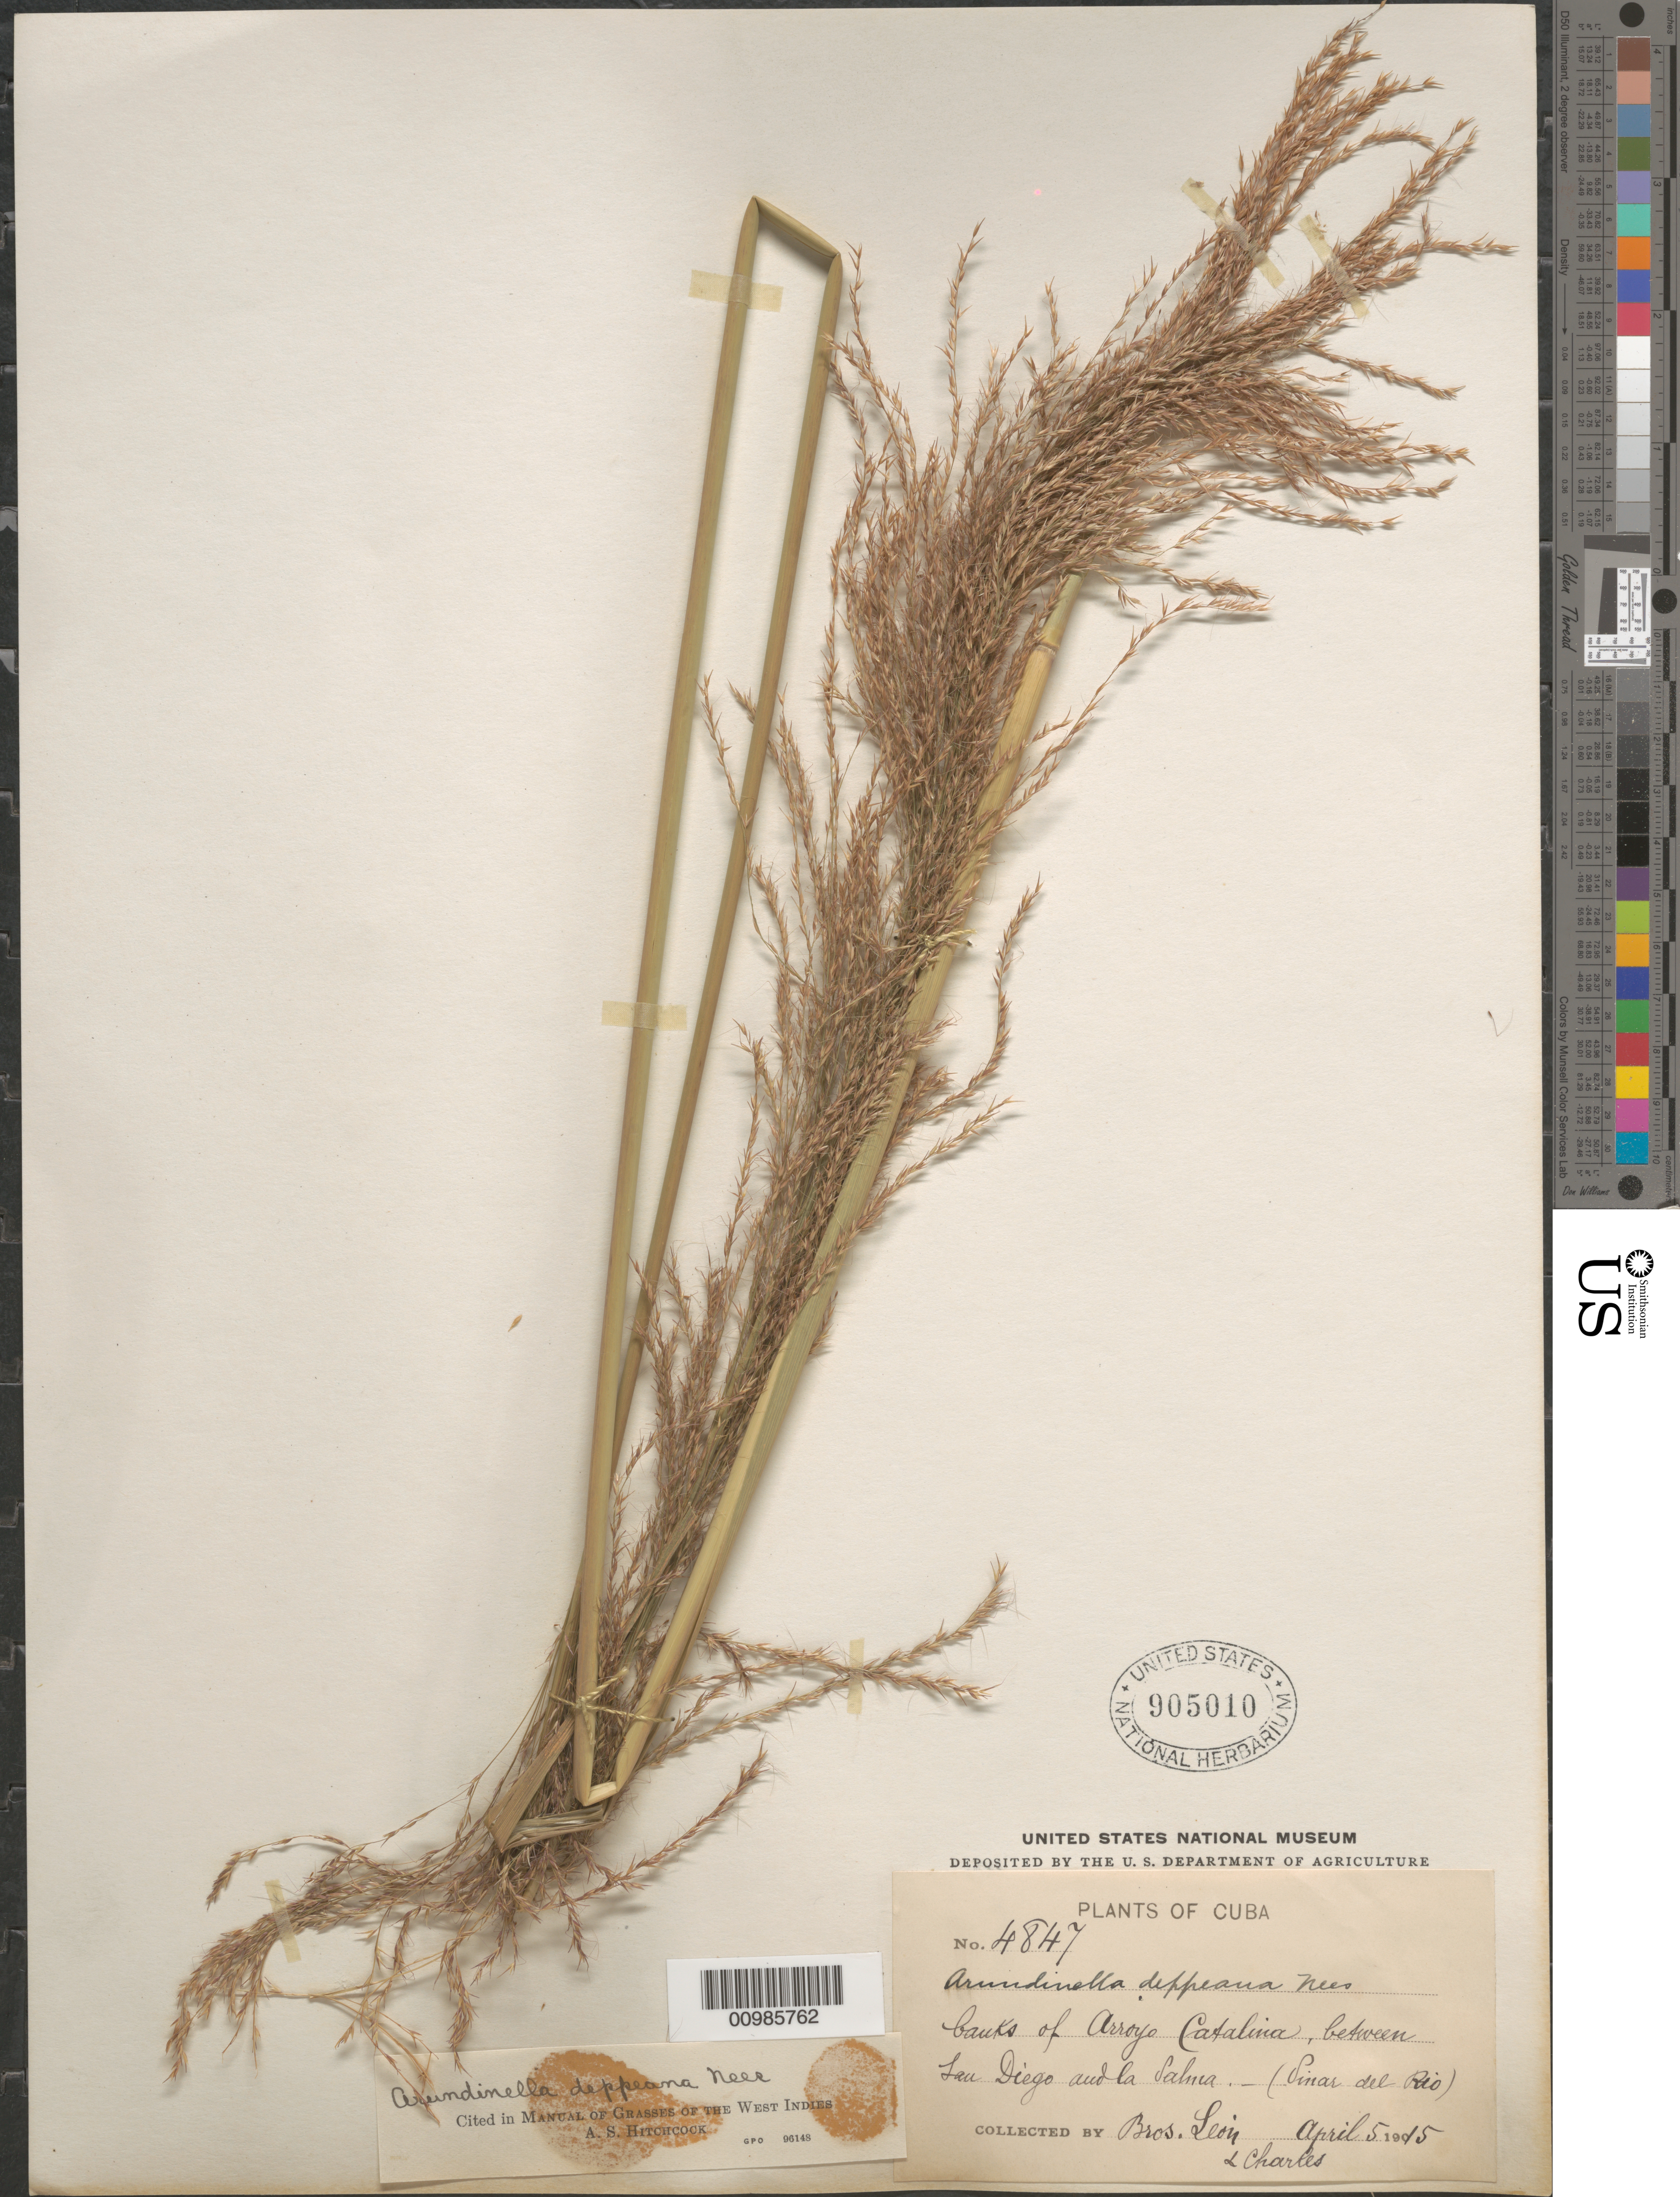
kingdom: Plantae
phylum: Tracheophyta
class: Liliopsida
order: Poales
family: Poaceae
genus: Arundinella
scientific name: Arundinella deppeana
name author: Nees ex Steud.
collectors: Bro. León & B. Charles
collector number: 4847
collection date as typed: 05 Apr 1915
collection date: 1915-04-05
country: Cuba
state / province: Pinar del Rio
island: Cuba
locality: Arroyo Catalina, between San Diego and La Palma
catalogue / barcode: US 905010